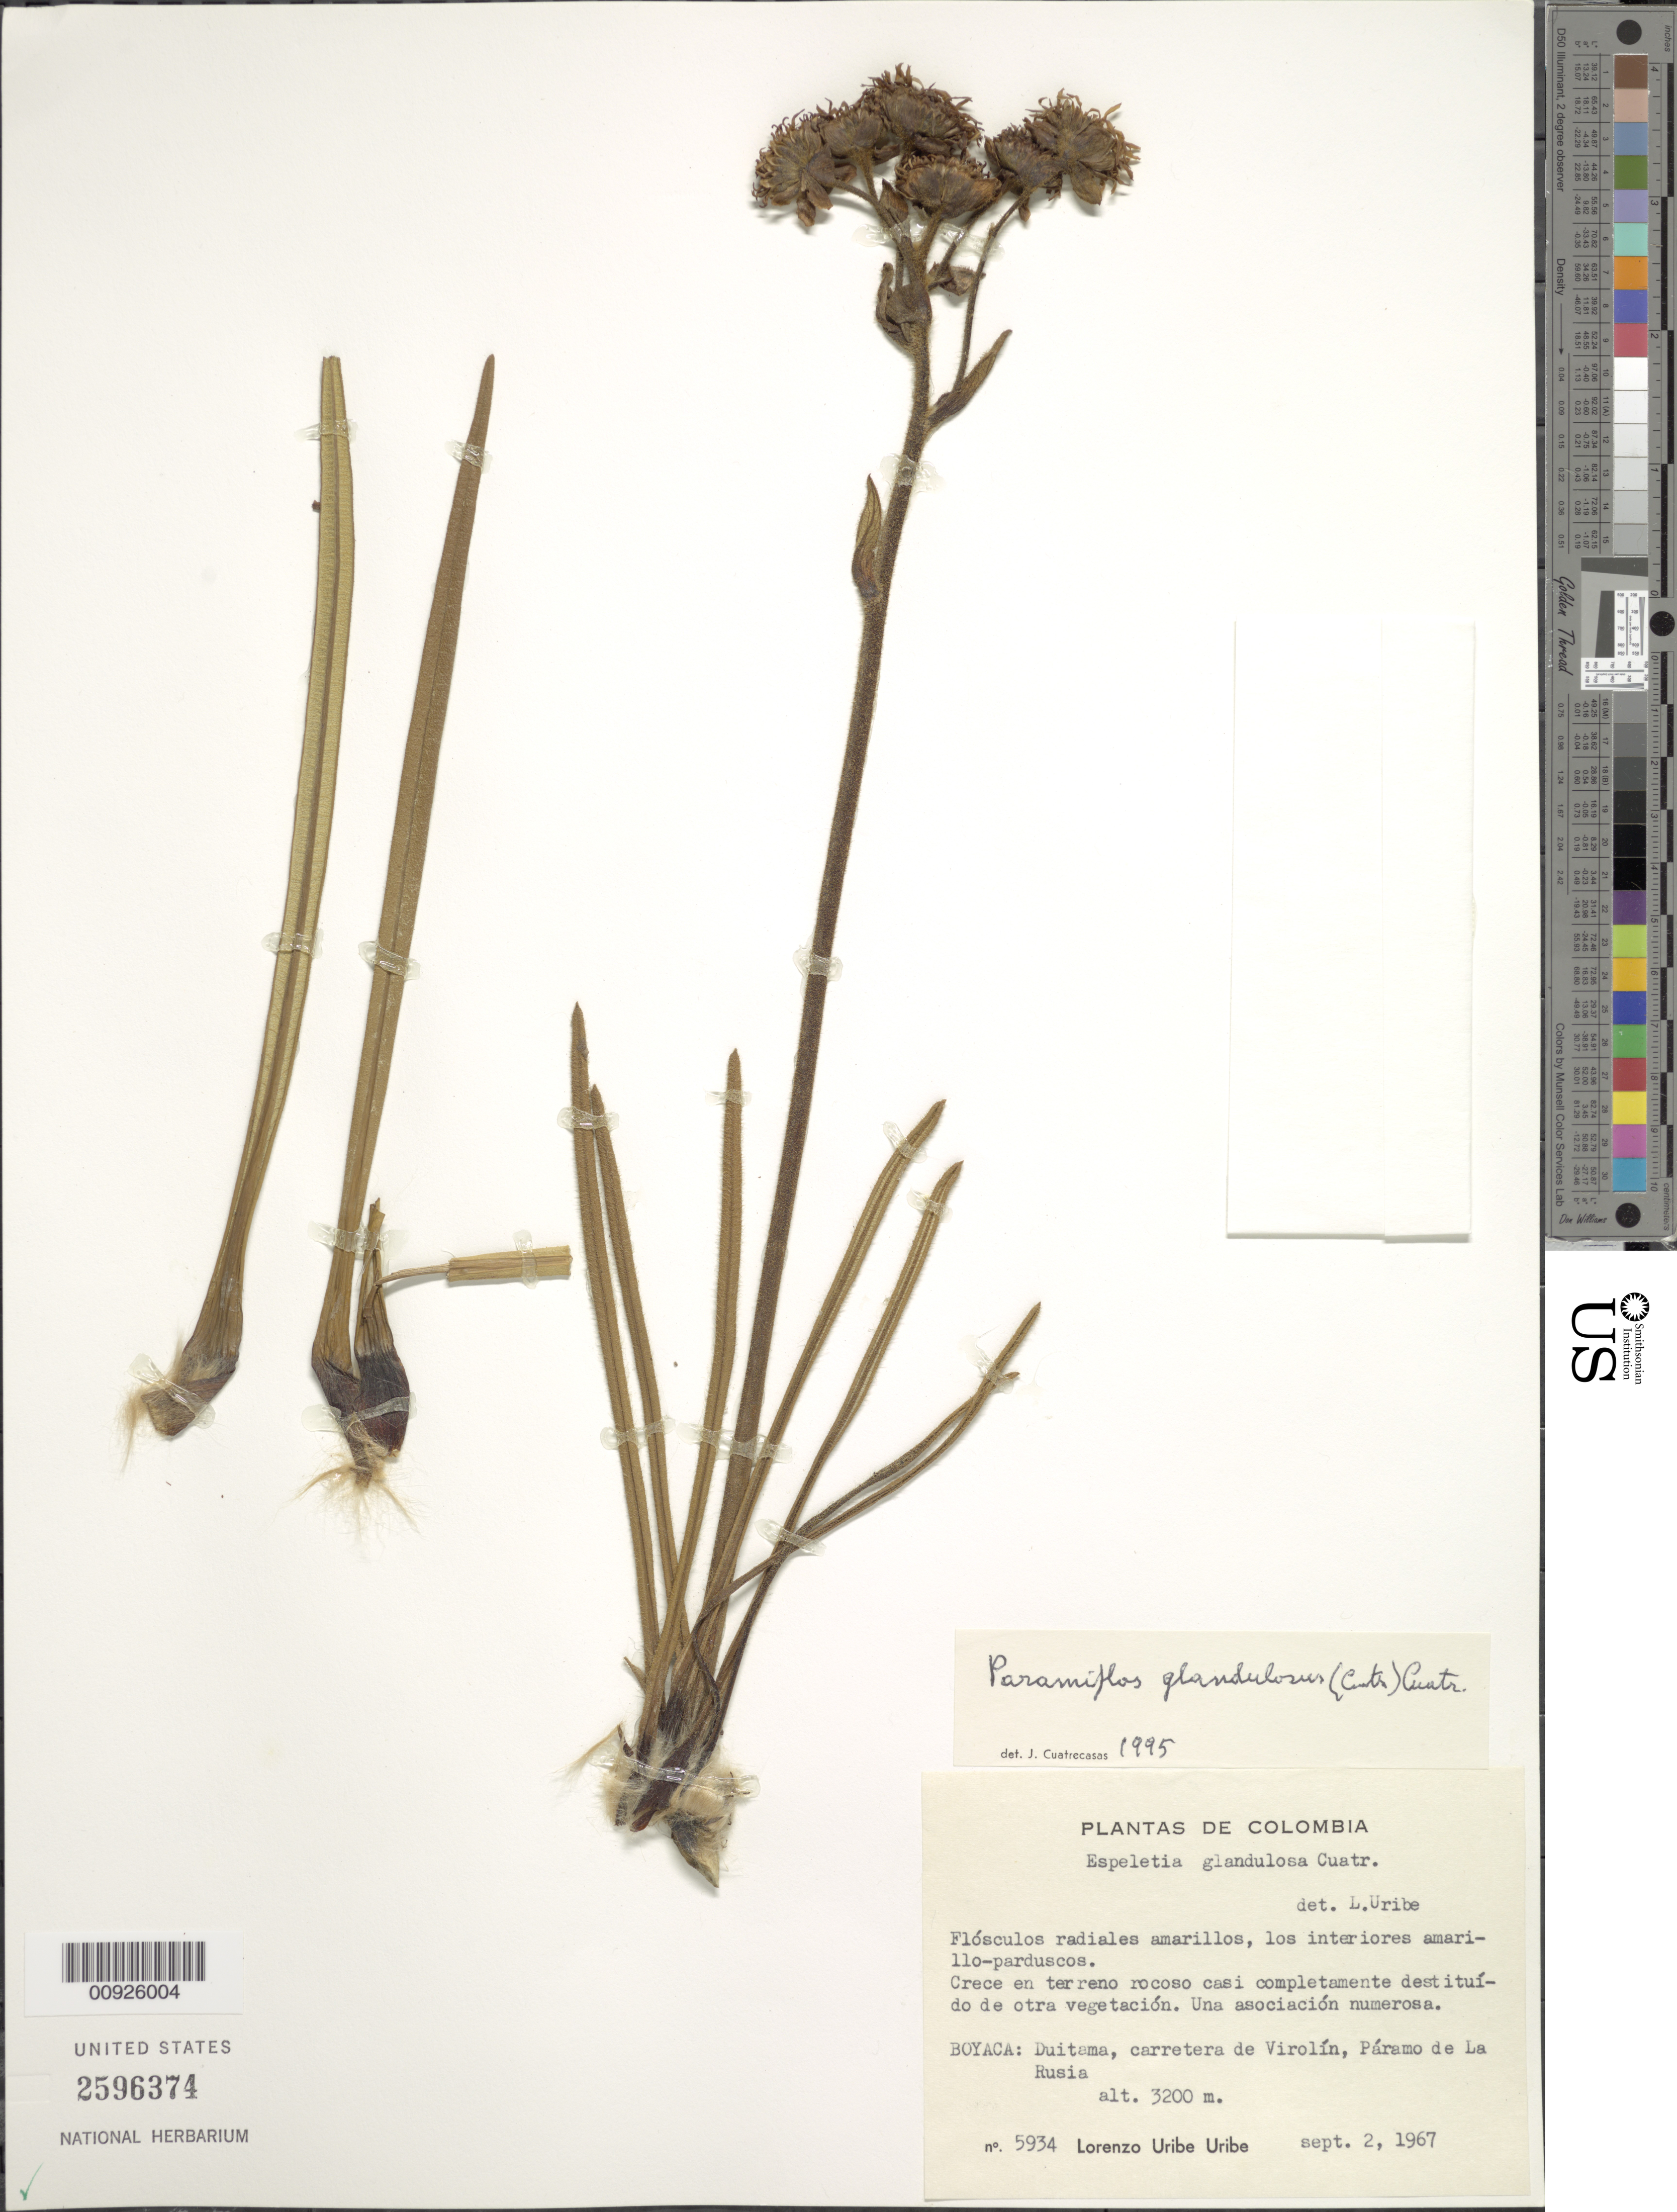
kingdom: Plantae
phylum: Tracheophyta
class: Magnoliopsida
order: Asterales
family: Asteraceae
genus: Paramiflos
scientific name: Paramiflos glandulosus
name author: (Cuatrec.) Cuatrec.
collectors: L. Uribe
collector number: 5934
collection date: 1967-09-02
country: Colombia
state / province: Boyacá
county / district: M. de Duitama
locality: P. de la Rusia. Carretera de Virolín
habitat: Crece en terreno rocoso casi completamente destituido de otra vegetación. Una asociación numerosa.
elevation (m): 3200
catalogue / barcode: US 2596374